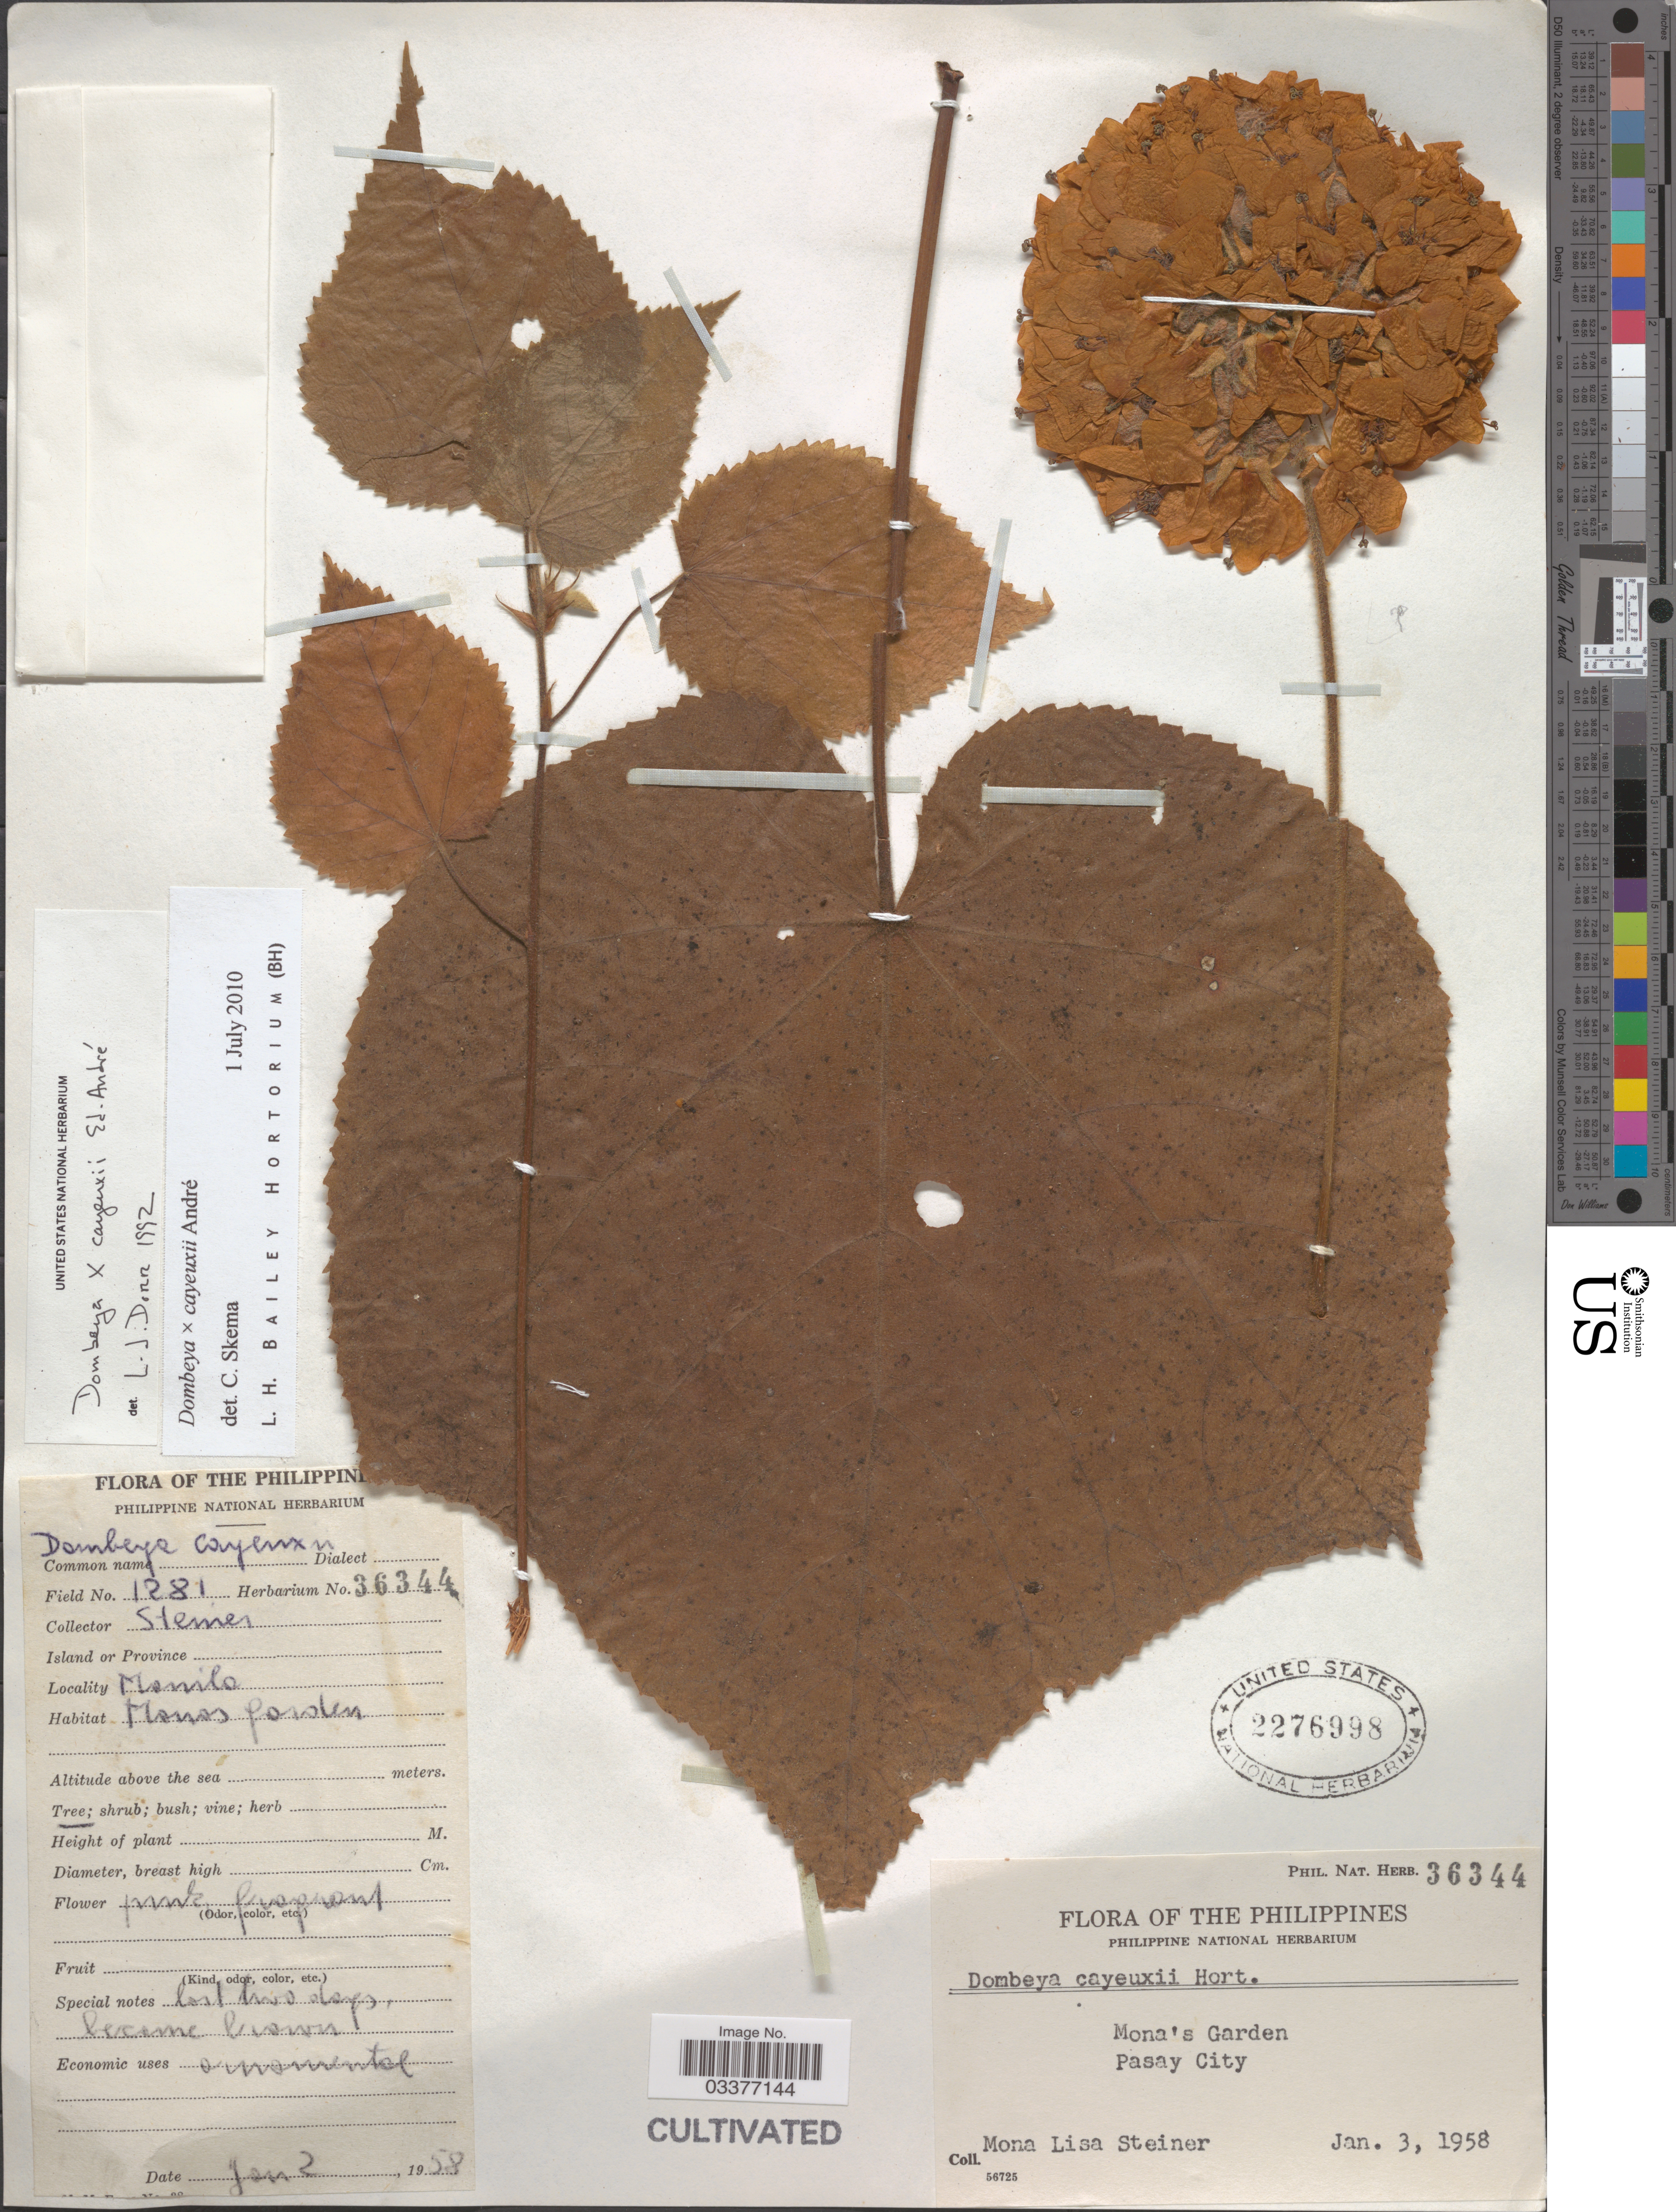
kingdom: Plantae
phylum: Tracheophyta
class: Magnoliopsida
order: Malvales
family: Malvaceae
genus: Dombeya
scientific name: Dombeya x cayeuxii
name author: André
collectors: M. Steiner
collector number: Phil. Nat. Herb. 36344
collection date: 1958-01-03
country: Philippines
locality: Manila. Mona's Garden. Pasay City.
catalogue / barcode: US 2276998